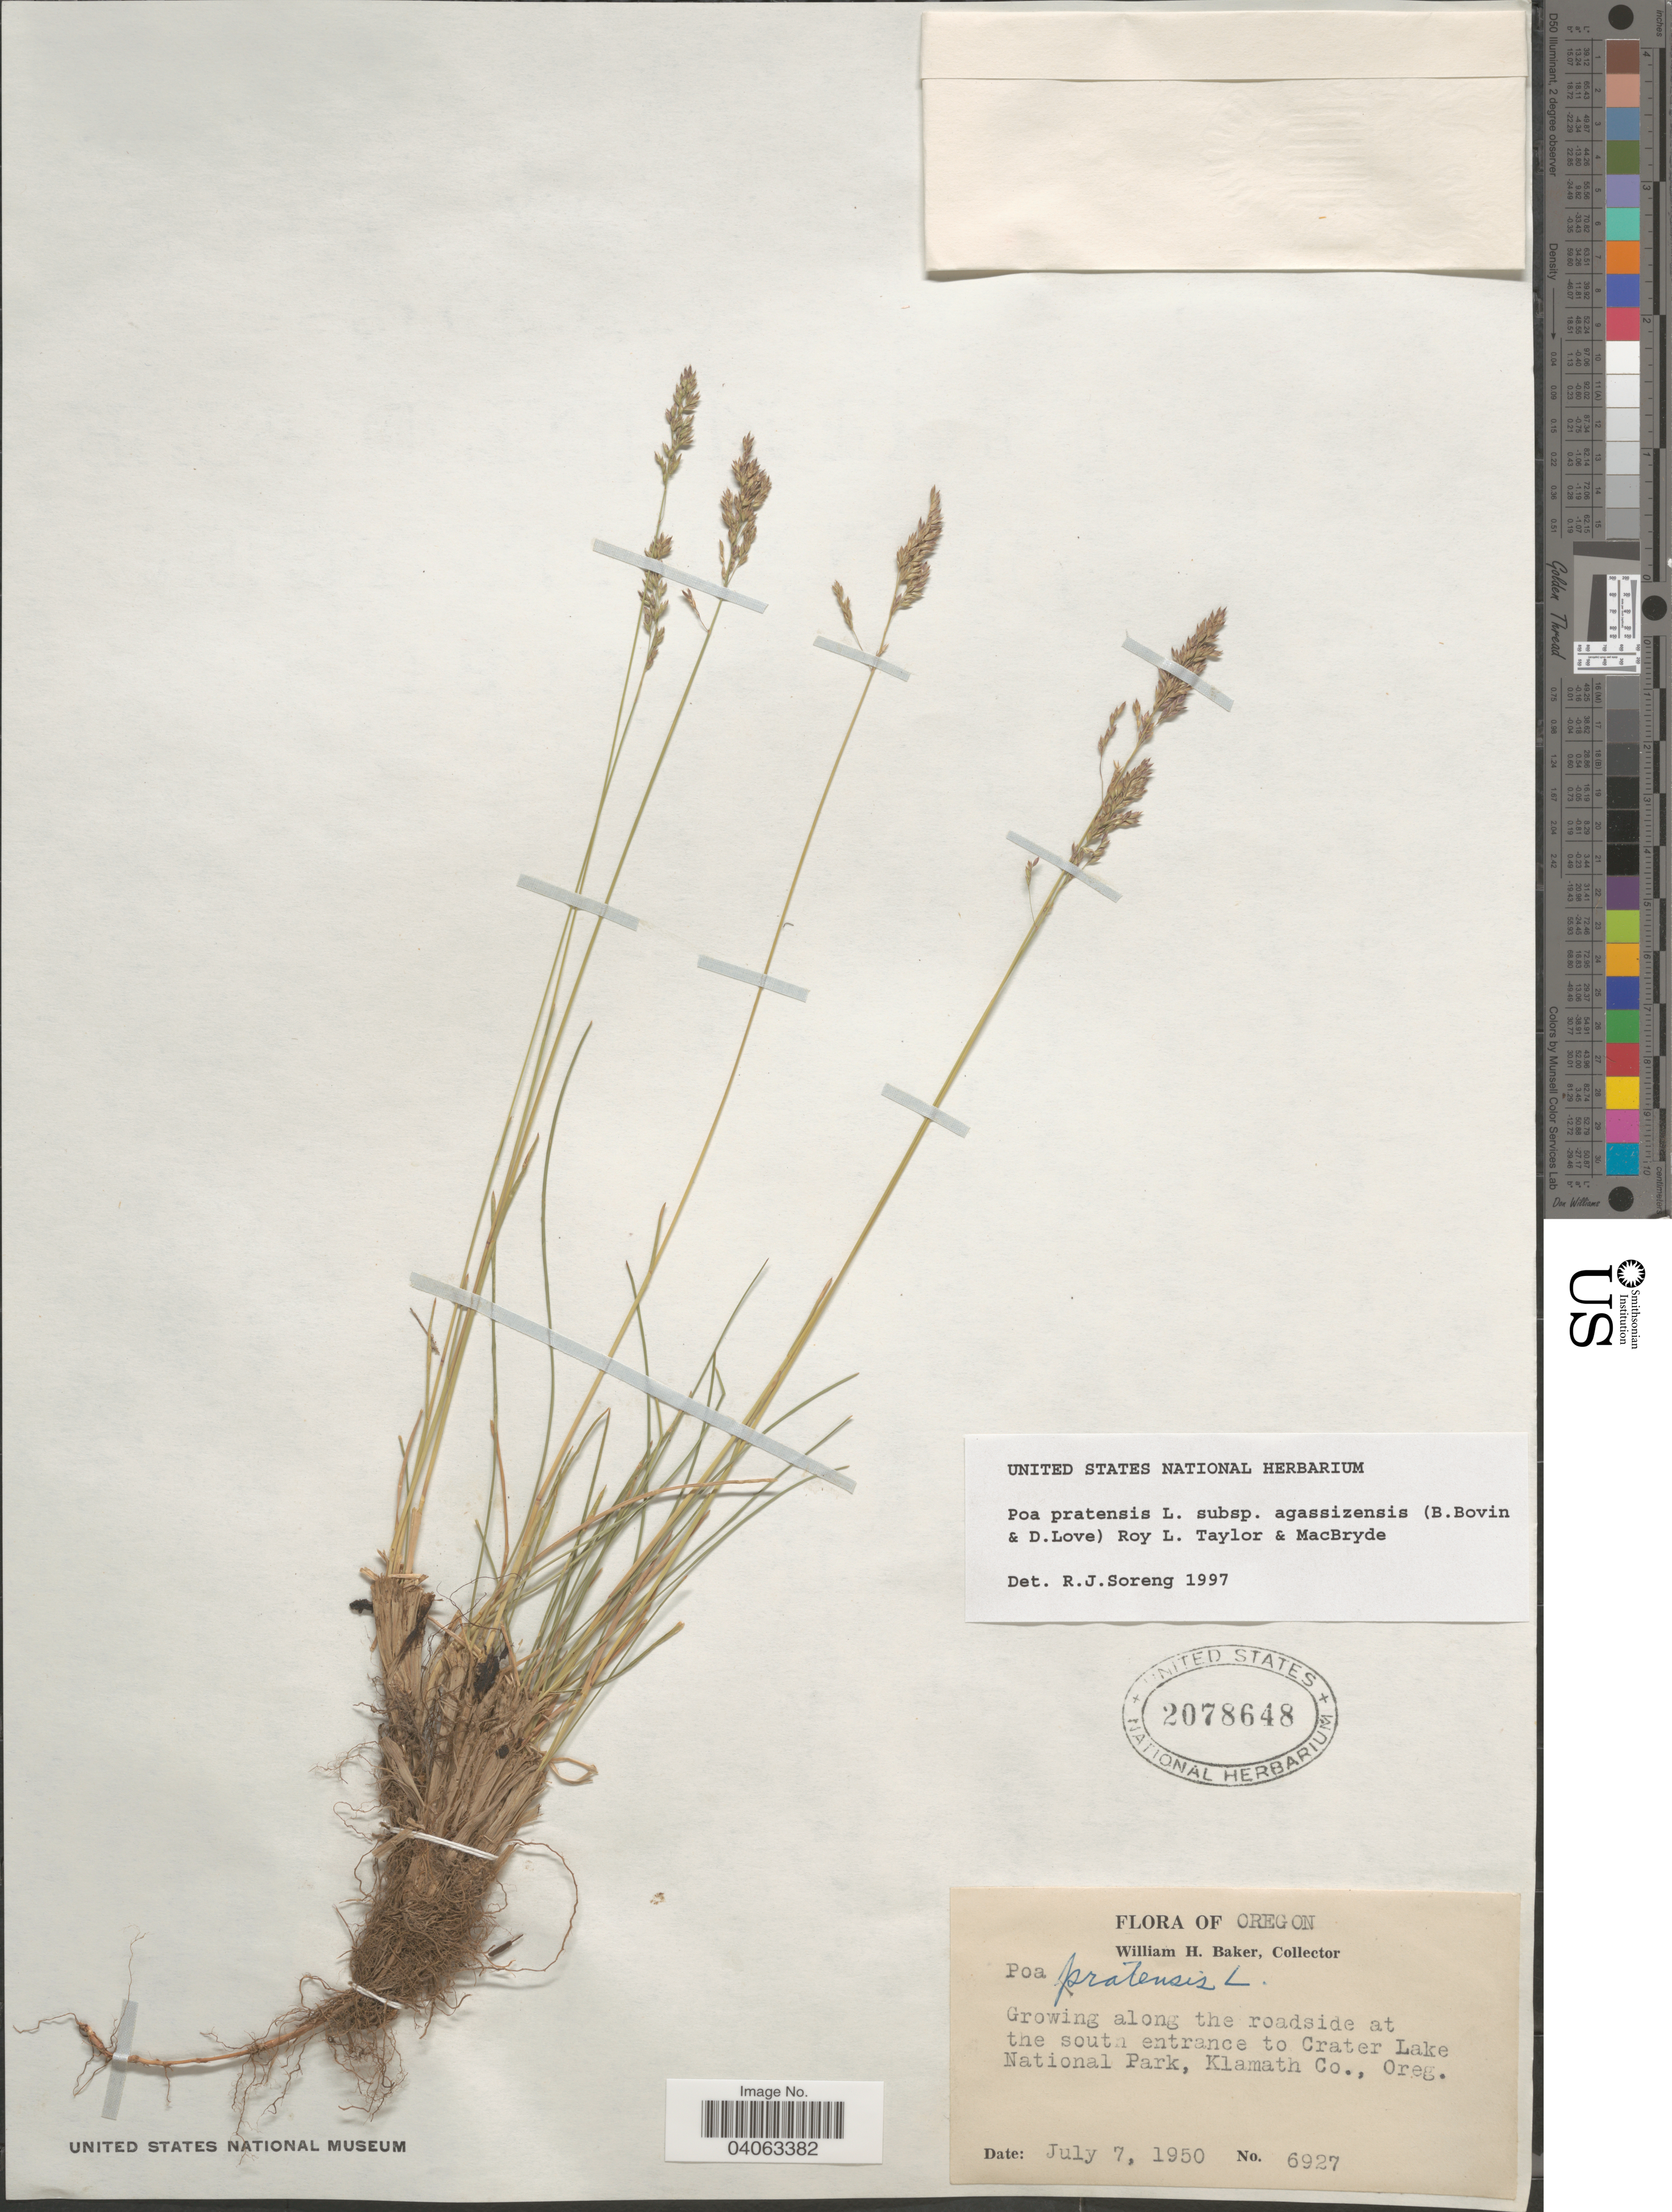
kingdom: Plantae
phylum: Tracheophyta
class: Liliopsida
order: Poales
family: Poaceae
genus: Poa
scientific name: Poa pratensis subsp. agassizensis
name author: (B. Boivin & D. Löve) Roy L. Taylor & MacBryde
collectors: W. H. Baker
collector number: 6927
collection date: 1950-07-07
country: United States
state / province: Oregon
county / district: Klamath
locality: Along the roadside at the south entrance to Crater Lake National Park, Klamath Co.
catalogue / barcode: US 2078648